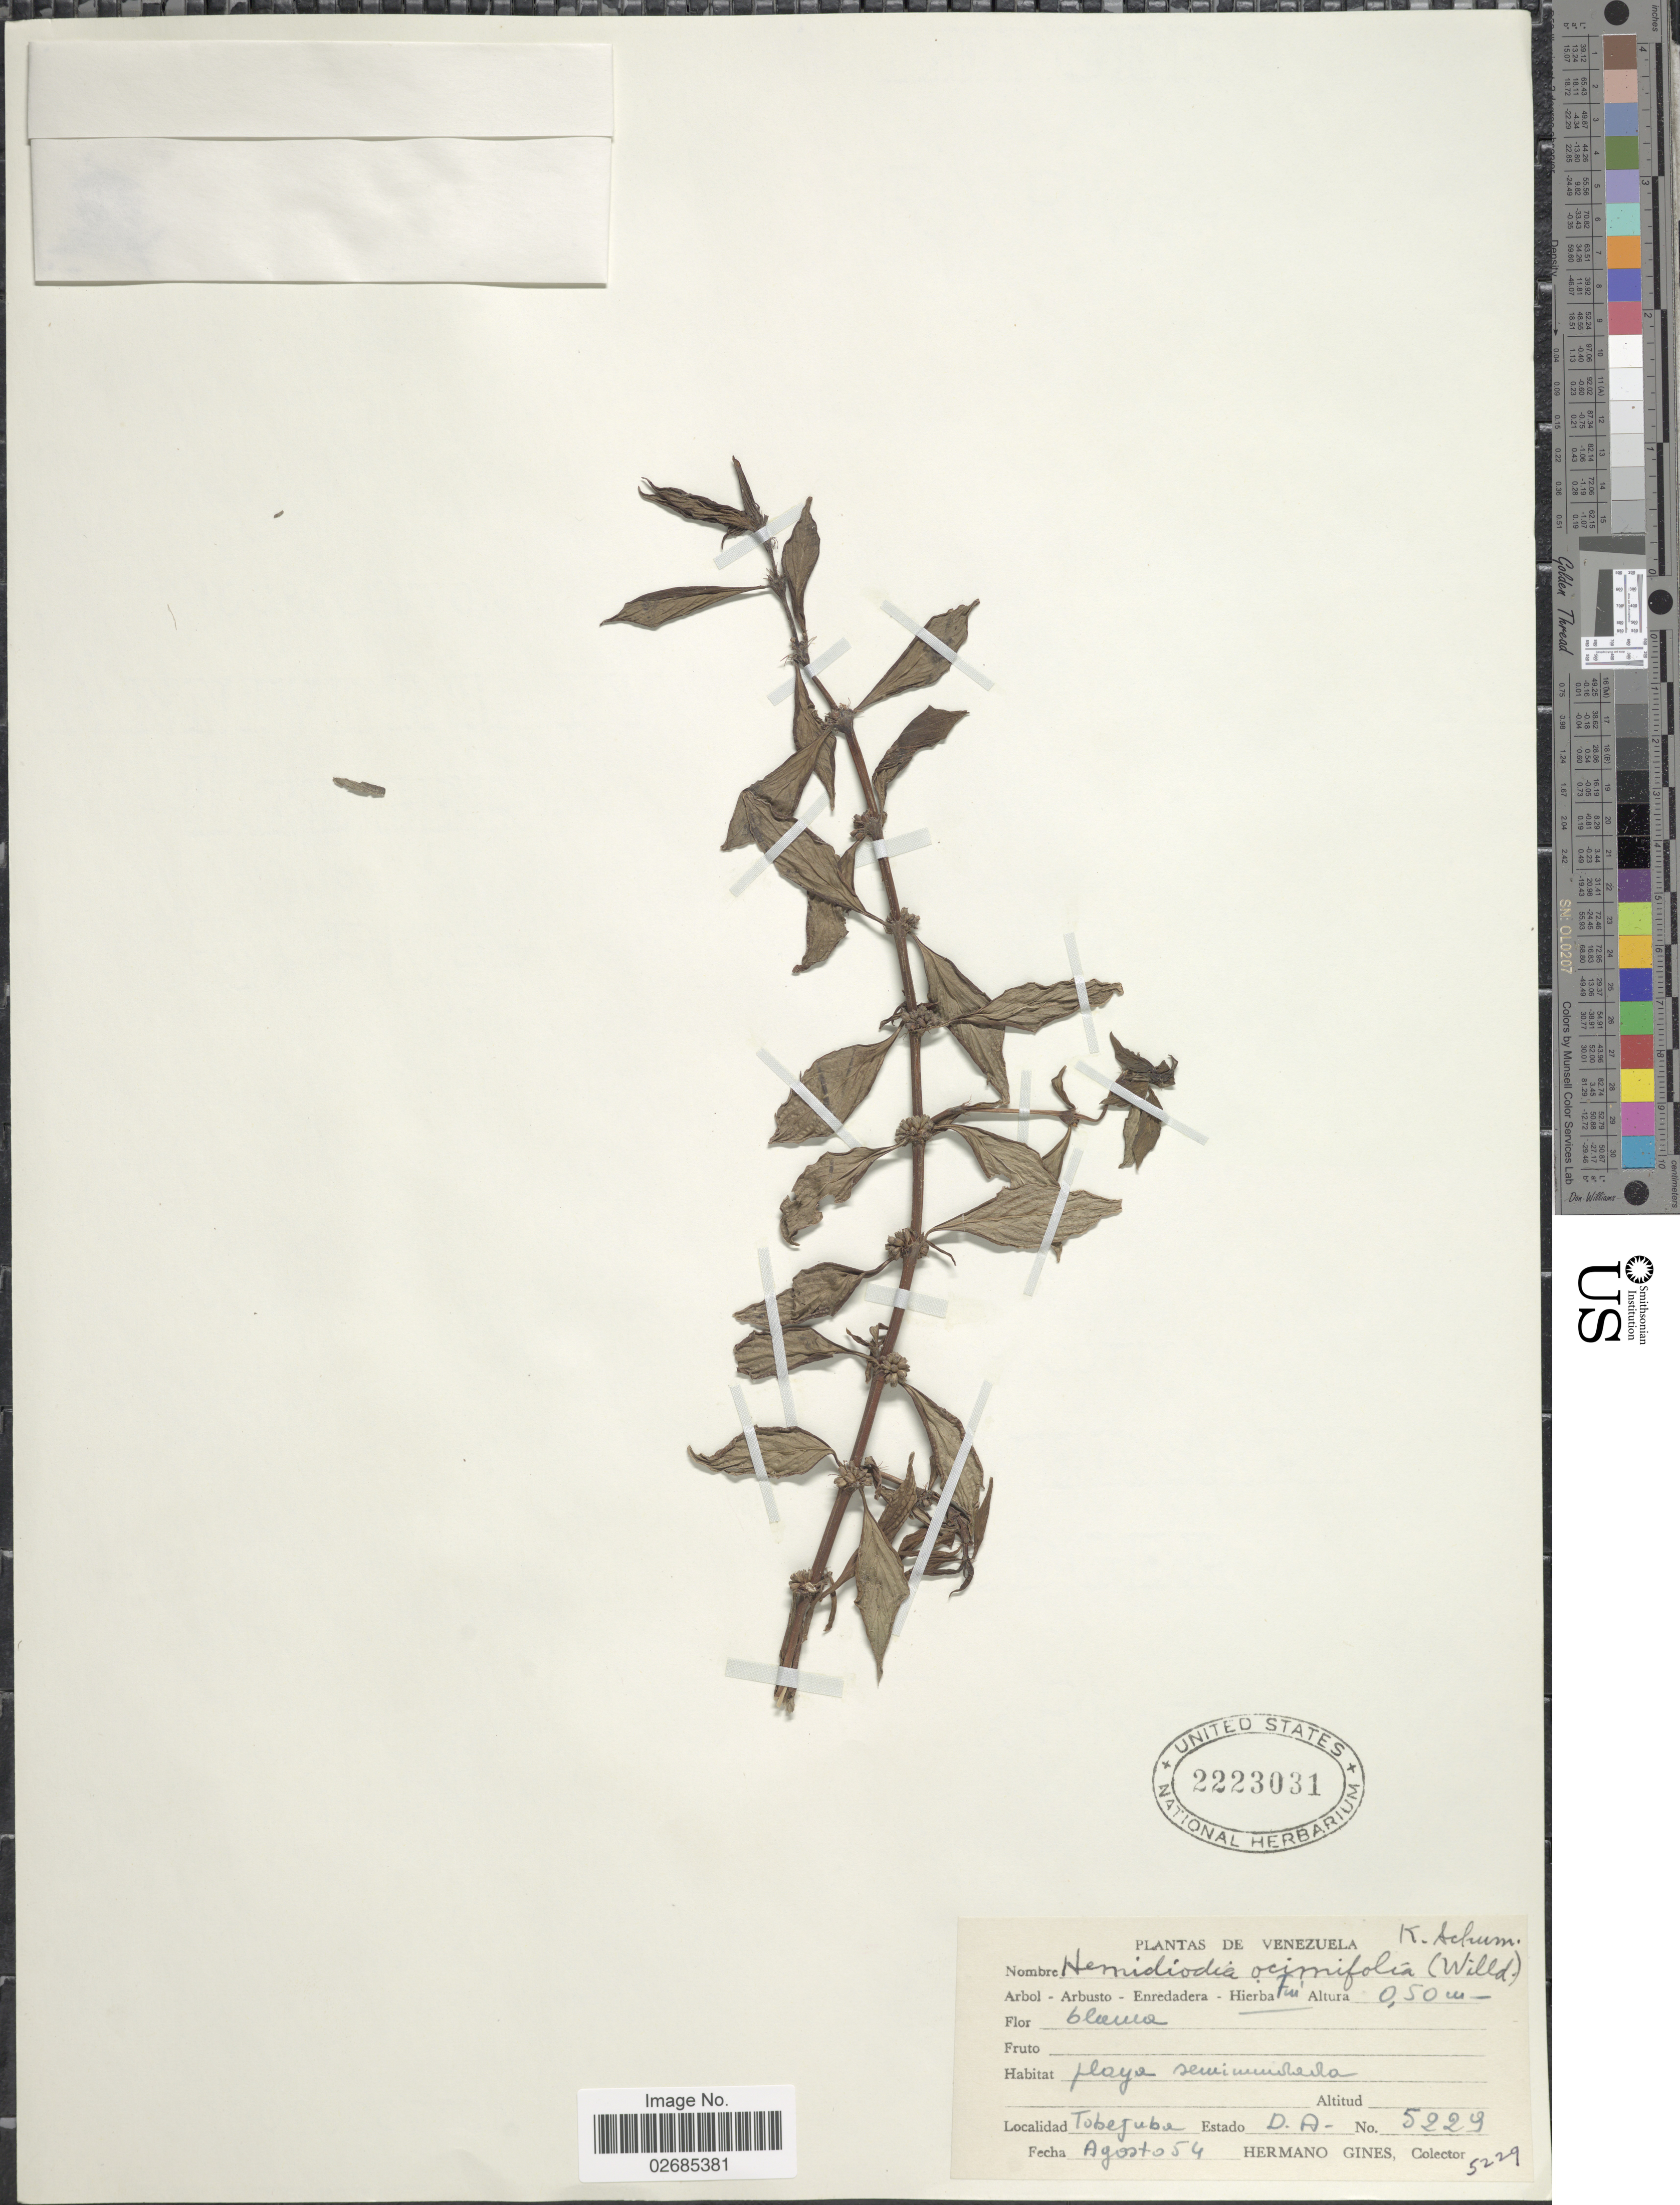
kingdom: Plantae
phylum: Tracheophyta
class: Magnoliopsida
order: Gentianales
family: Rubiaceae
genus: Hemidiodia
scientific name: Hemidiodia ocimifolia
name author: (Willd.) K. Schum.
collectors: Bro. Gines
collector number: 5229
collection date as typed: Transcribed d/m/y: /8/54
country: Venezuela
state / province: Delta Amacuro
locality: Tobejuba. Estado D.A.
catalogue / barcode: US 2223031